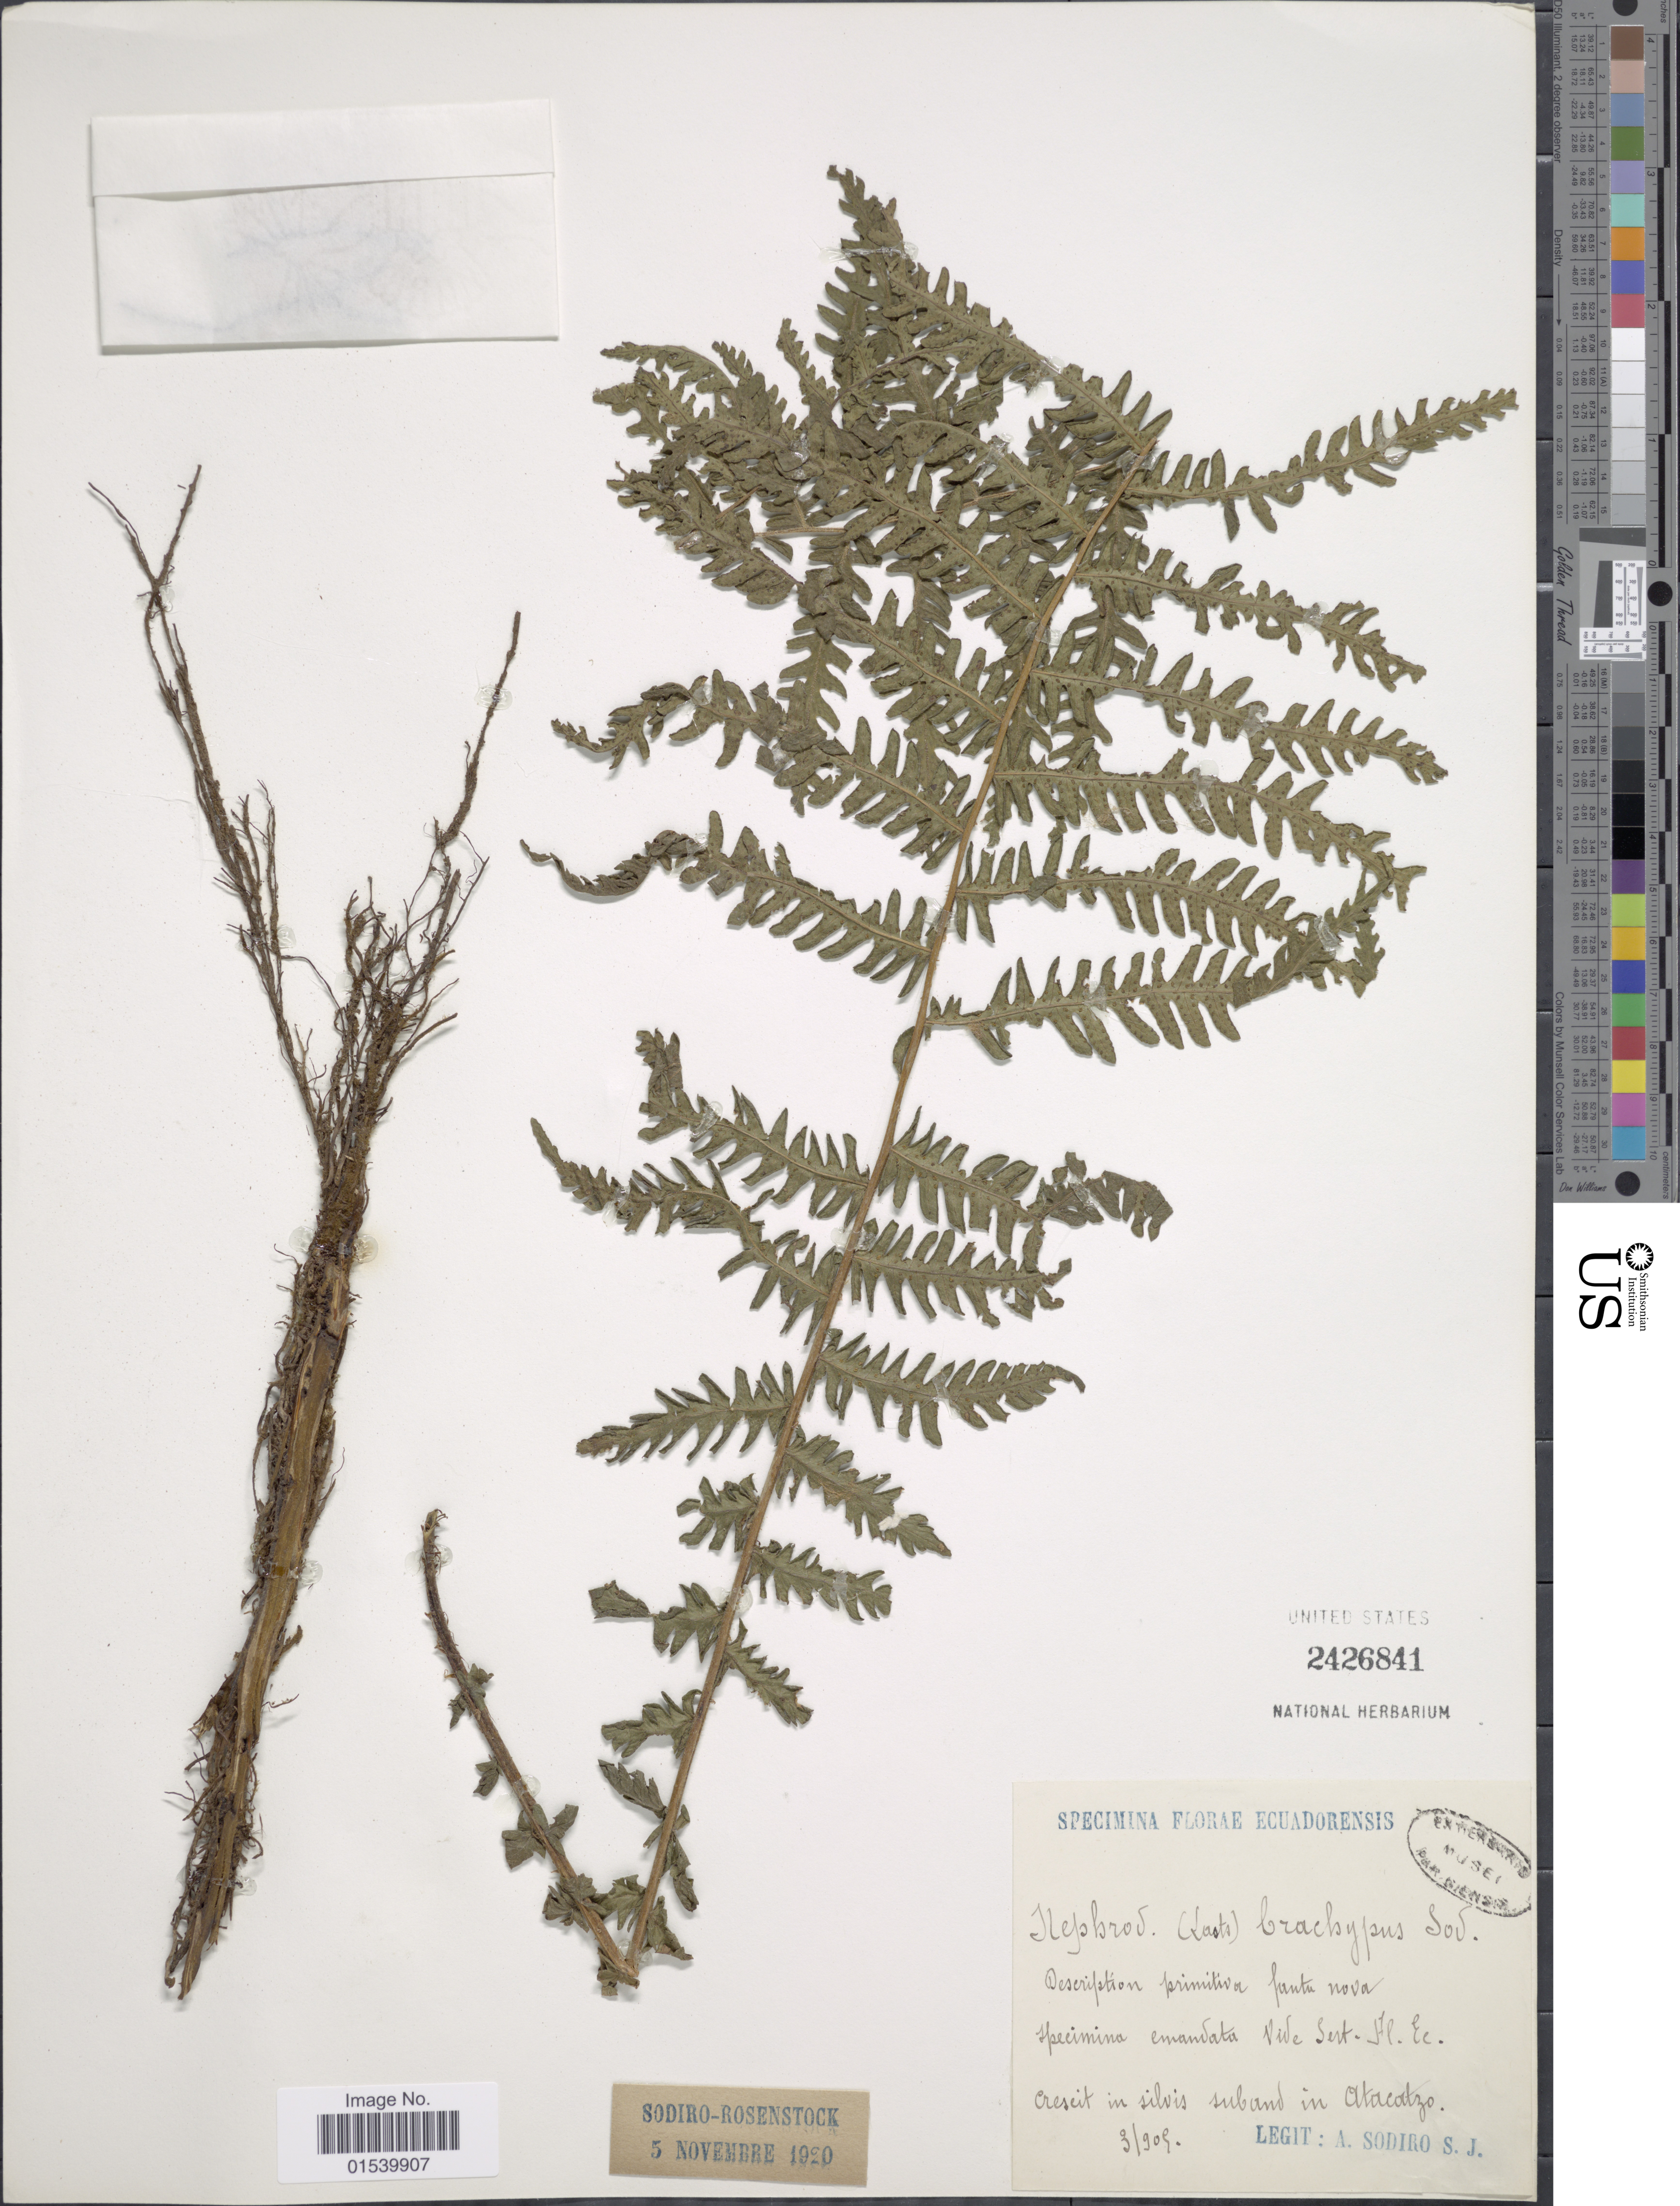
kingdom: Plantae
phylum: Tracheophyta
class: Polypodiopsida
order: Polypodiales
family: Thelypteridaceae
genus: Amauropelta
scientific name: Amauropelta brachypus (Sodiro) comb. nov., ined. 2015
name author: (Sodiro)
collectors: A. Sodiro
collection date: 1909-03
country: Ecuador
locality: Crescit in silvis suband in Atacazo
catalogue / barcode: US 2426841